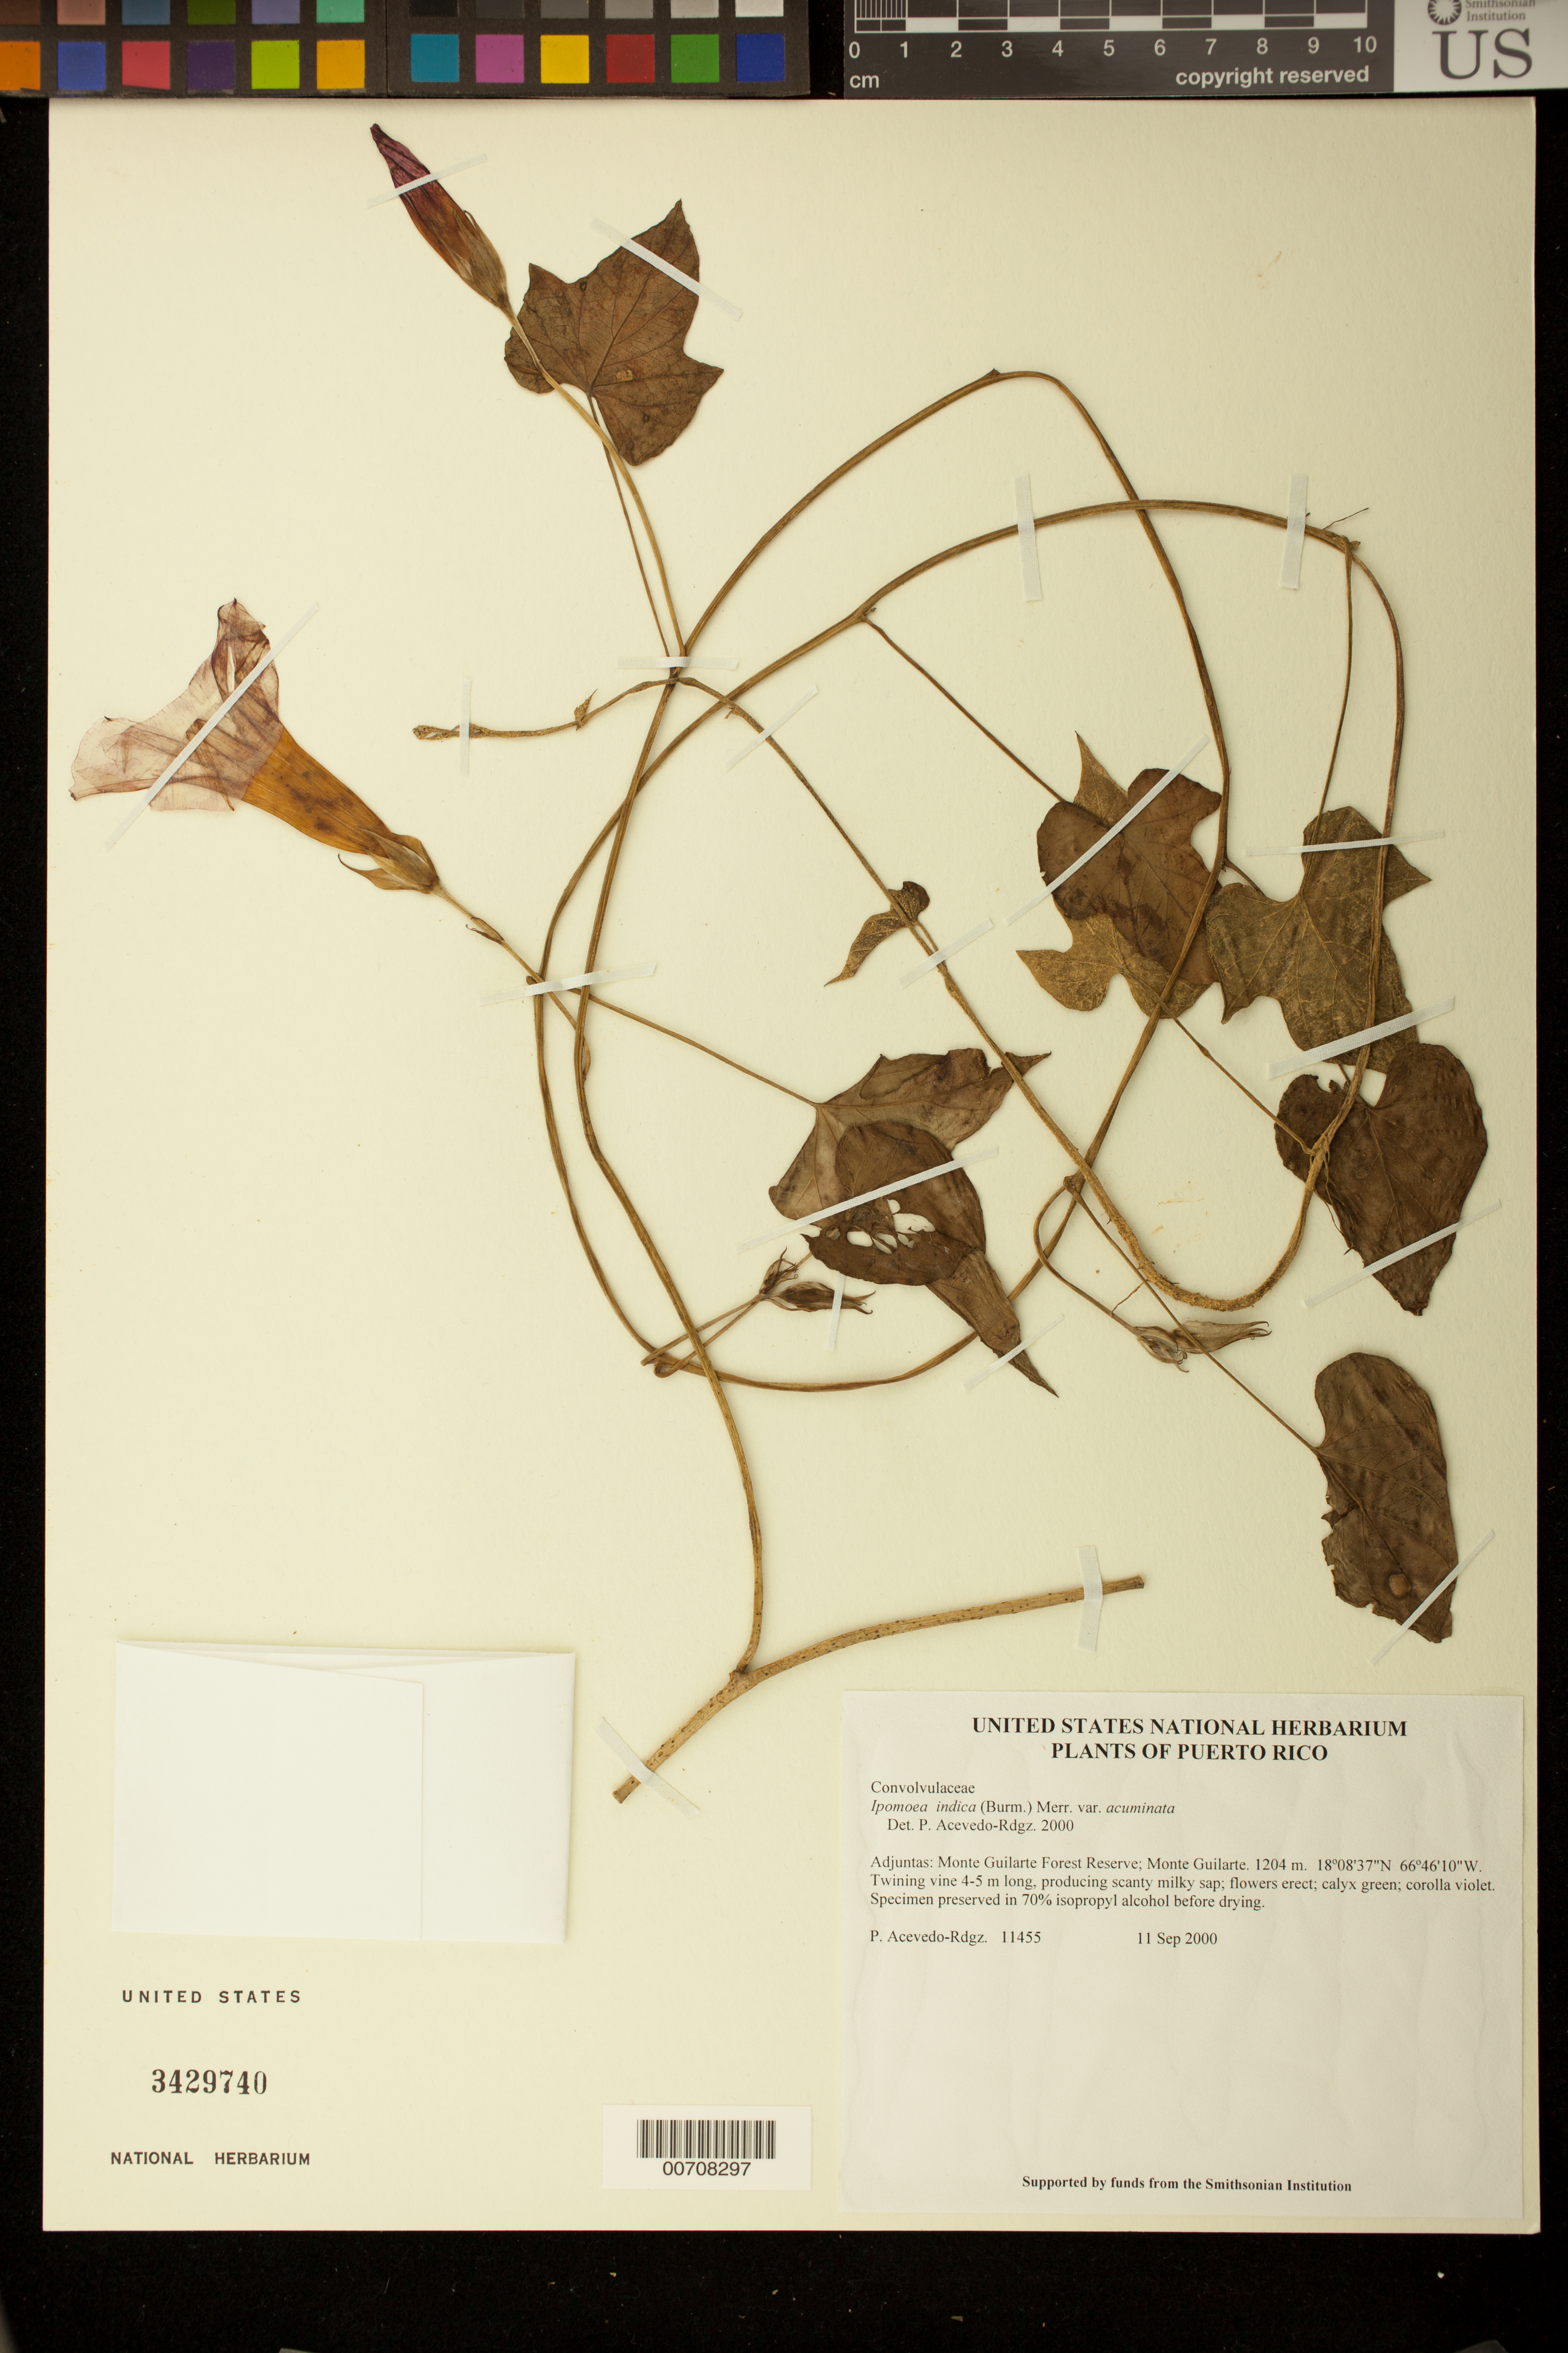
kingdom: Plantae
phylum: Tracheophyta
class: Magnoliopsida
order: Solanales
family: Convolvulaceae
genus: Ipomoea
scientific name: Ipomoea indica var. acuminata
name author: (Vahl) Fosberg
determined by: Acevedo-Rodríguez, P., (BOT), Smithsonian Institution - National Museum of Natural History (UNITED STATES)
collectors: P. Acevedo-Rodr.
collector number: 11455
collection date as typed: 11 Sep 2000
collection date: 2000-09-11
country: Puerto Rico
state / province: Adjuntas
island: Puerto Rico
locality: Adjuntas; Monte Guilarte Forest Reserve; Monte Guilarte.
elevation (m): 1204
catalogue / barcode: US 3429740